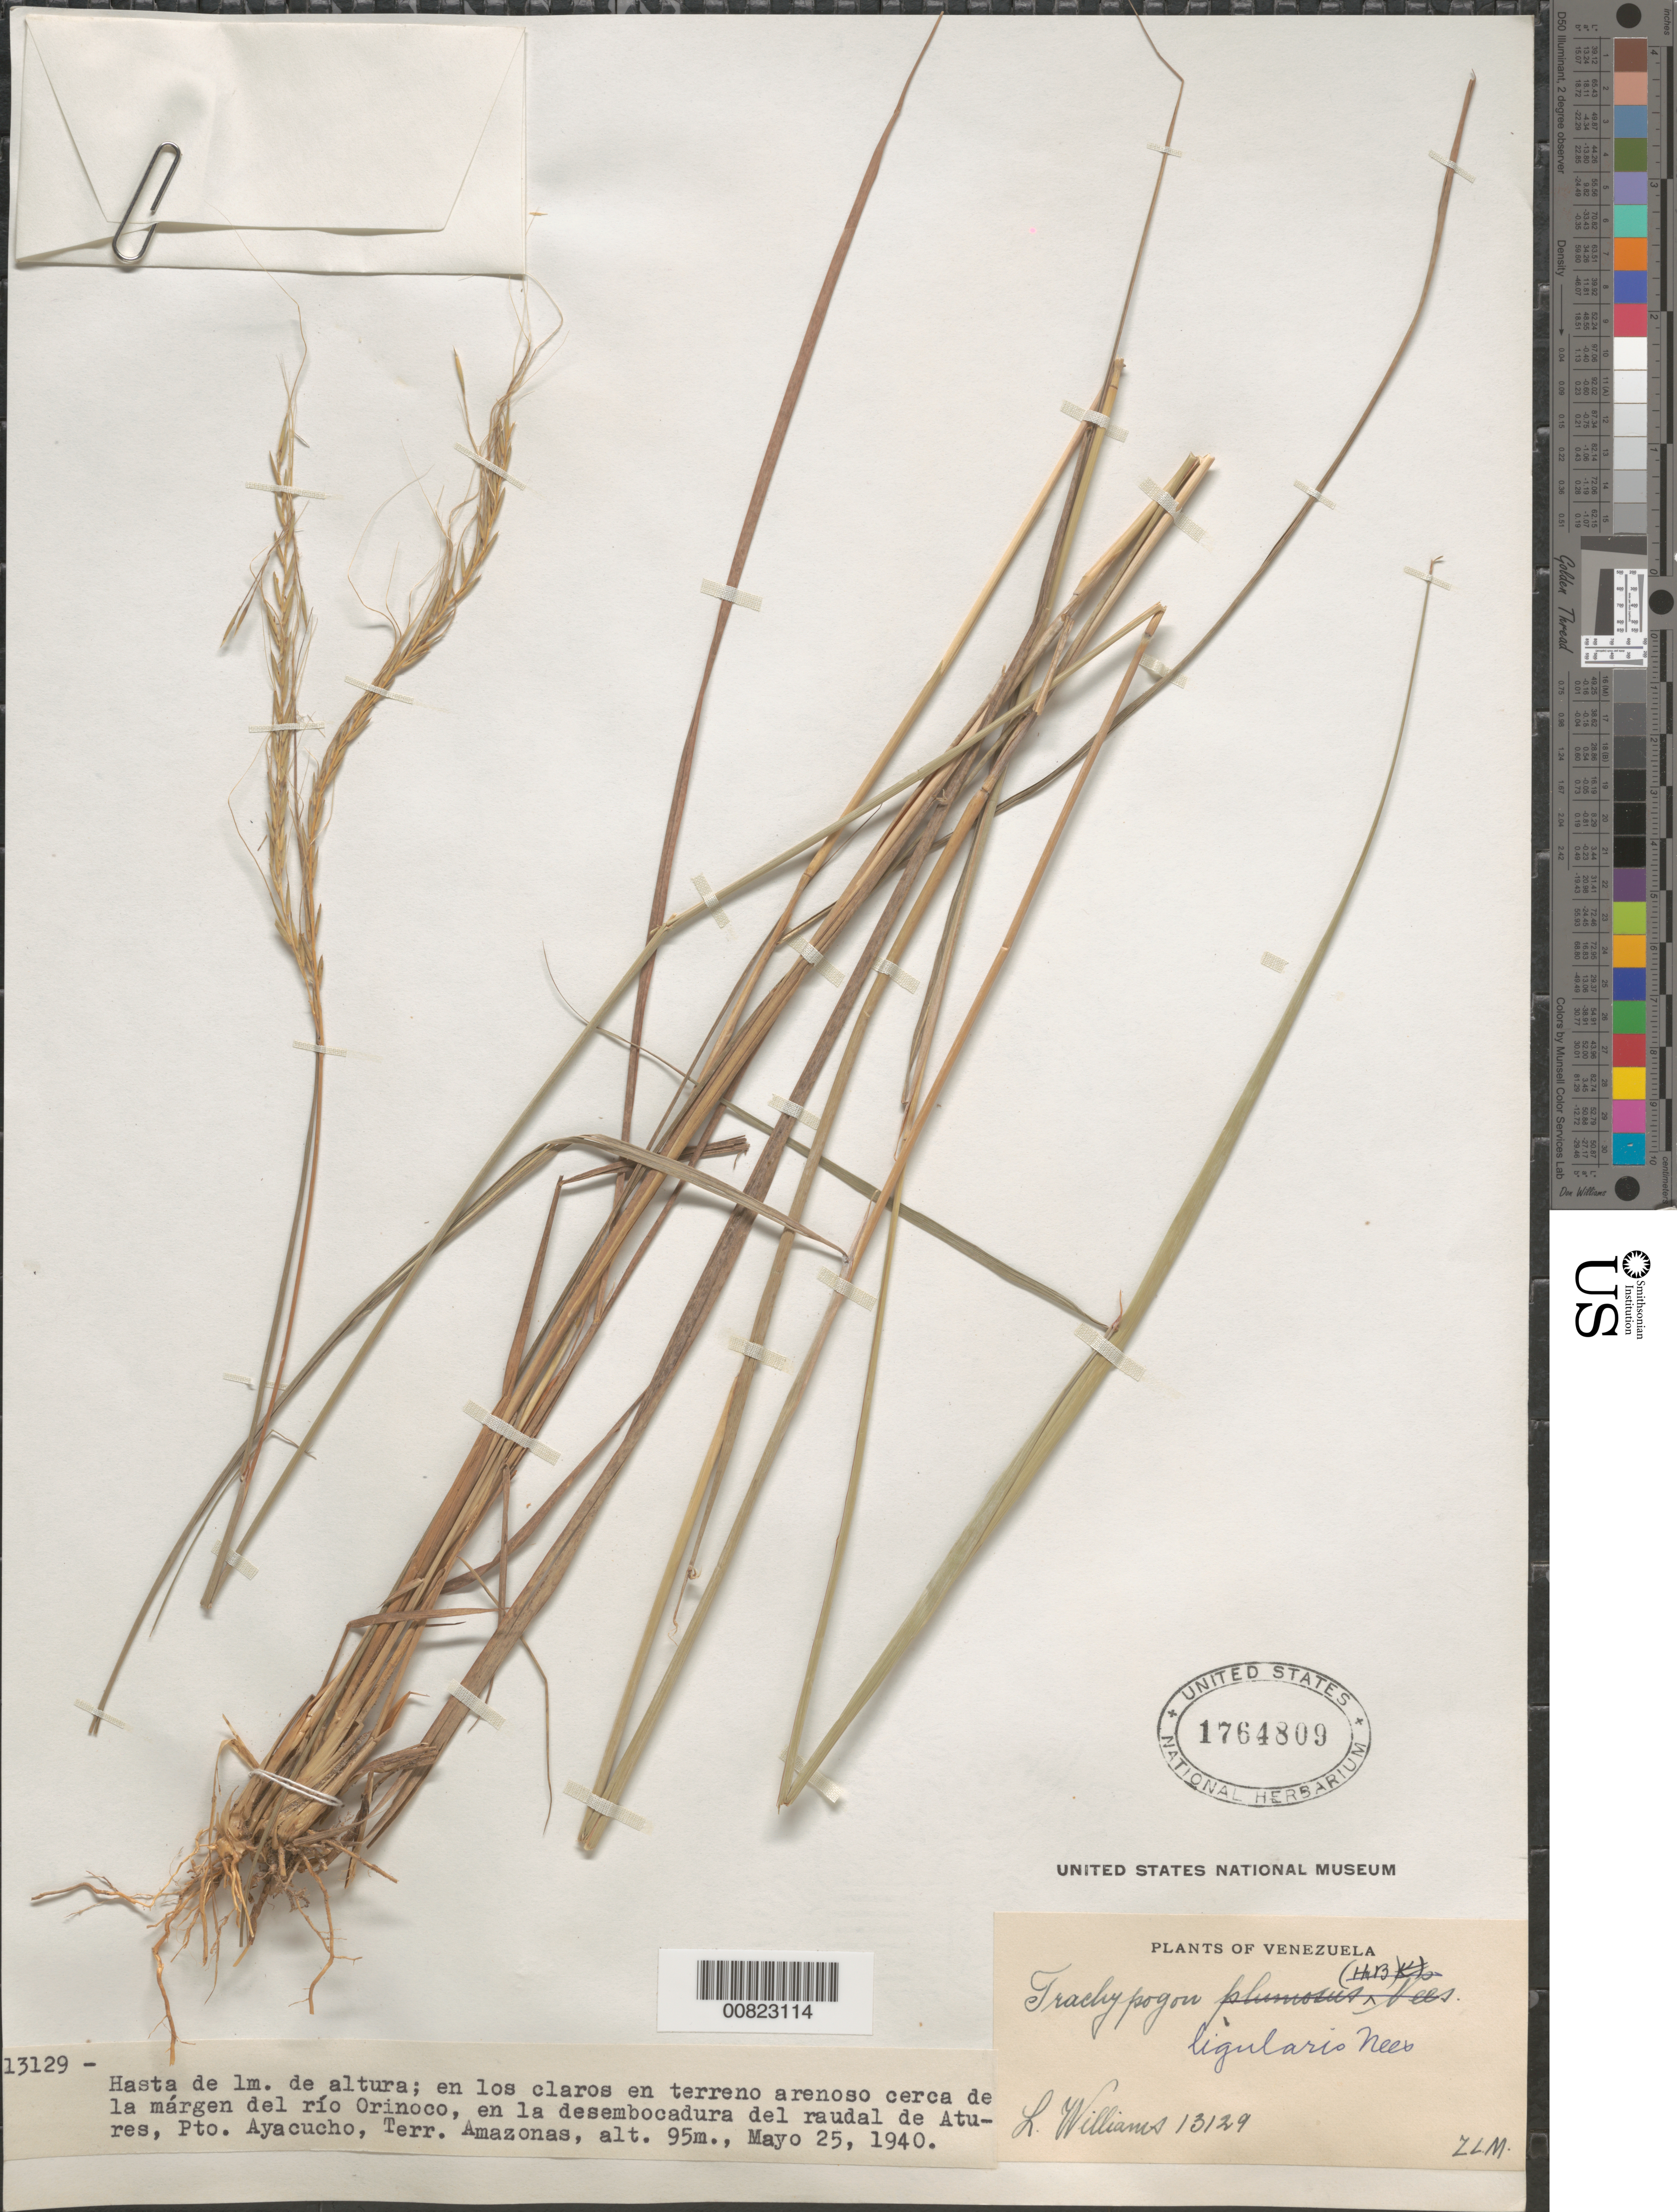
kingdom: Plantae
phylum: Tracheophyta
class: Liliopsida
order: Poales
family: Poaceae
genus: Trachypogon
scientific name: Trachypogon ligularis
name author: Nees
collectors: Ll. Williams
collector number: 13129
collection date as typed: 25-May-40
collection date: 1940-05-25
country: Venezuela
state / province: Amazonas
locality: Puerto Ayacucho, Río Orinoco, raudal de Atures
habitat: Claros en terreno arenoso cerca de la margen del rio. En la desembocadura del raudal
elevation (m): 95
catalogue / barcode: US 1764809